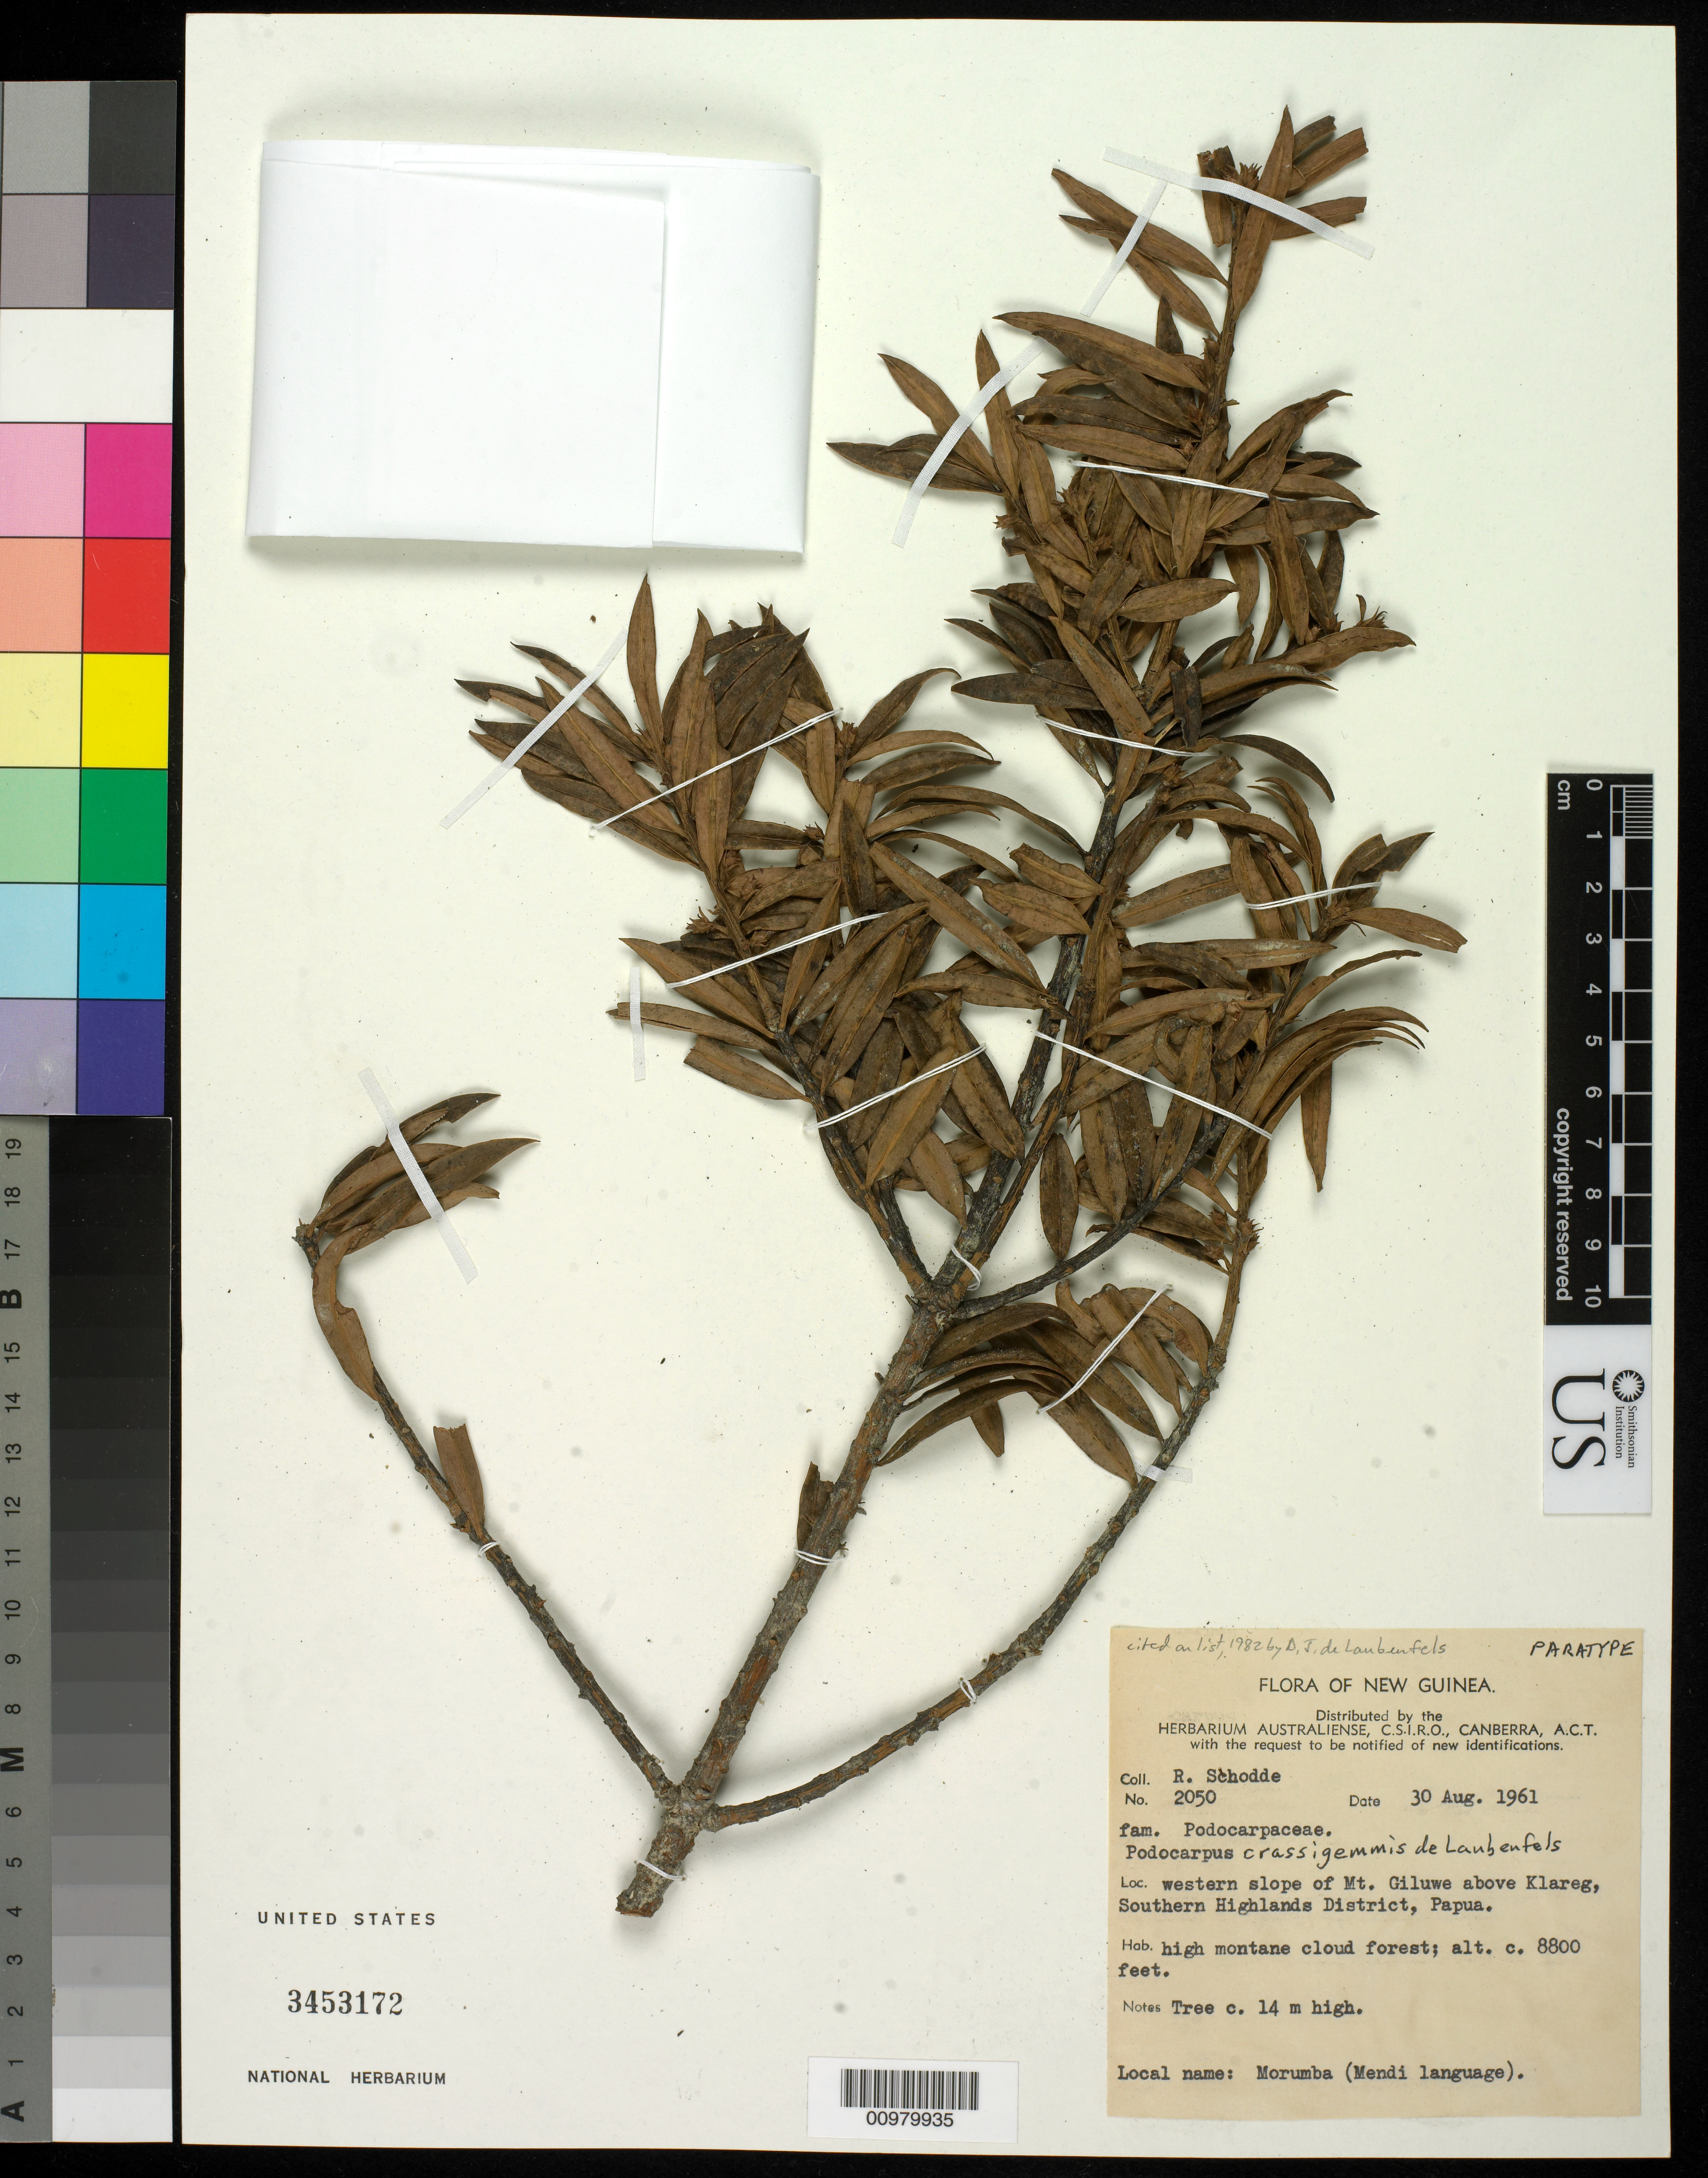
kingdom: Plantae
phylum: Tracheophyta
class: Pinopsida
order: Pinales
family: Podocarpaceae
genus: Podocarpus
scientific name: Podocarpus crassigemmis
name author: de Laub.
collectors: R. Schodde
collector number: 2050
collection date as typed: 30 Aug 1961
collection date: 1961-08-30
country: Papua New Guinea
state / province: Southern Highlands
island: New Guinea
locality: Southern Highlands District, W. slope of Mt. Giluwe above Klareg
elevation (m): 2682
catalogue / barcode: US 3453172